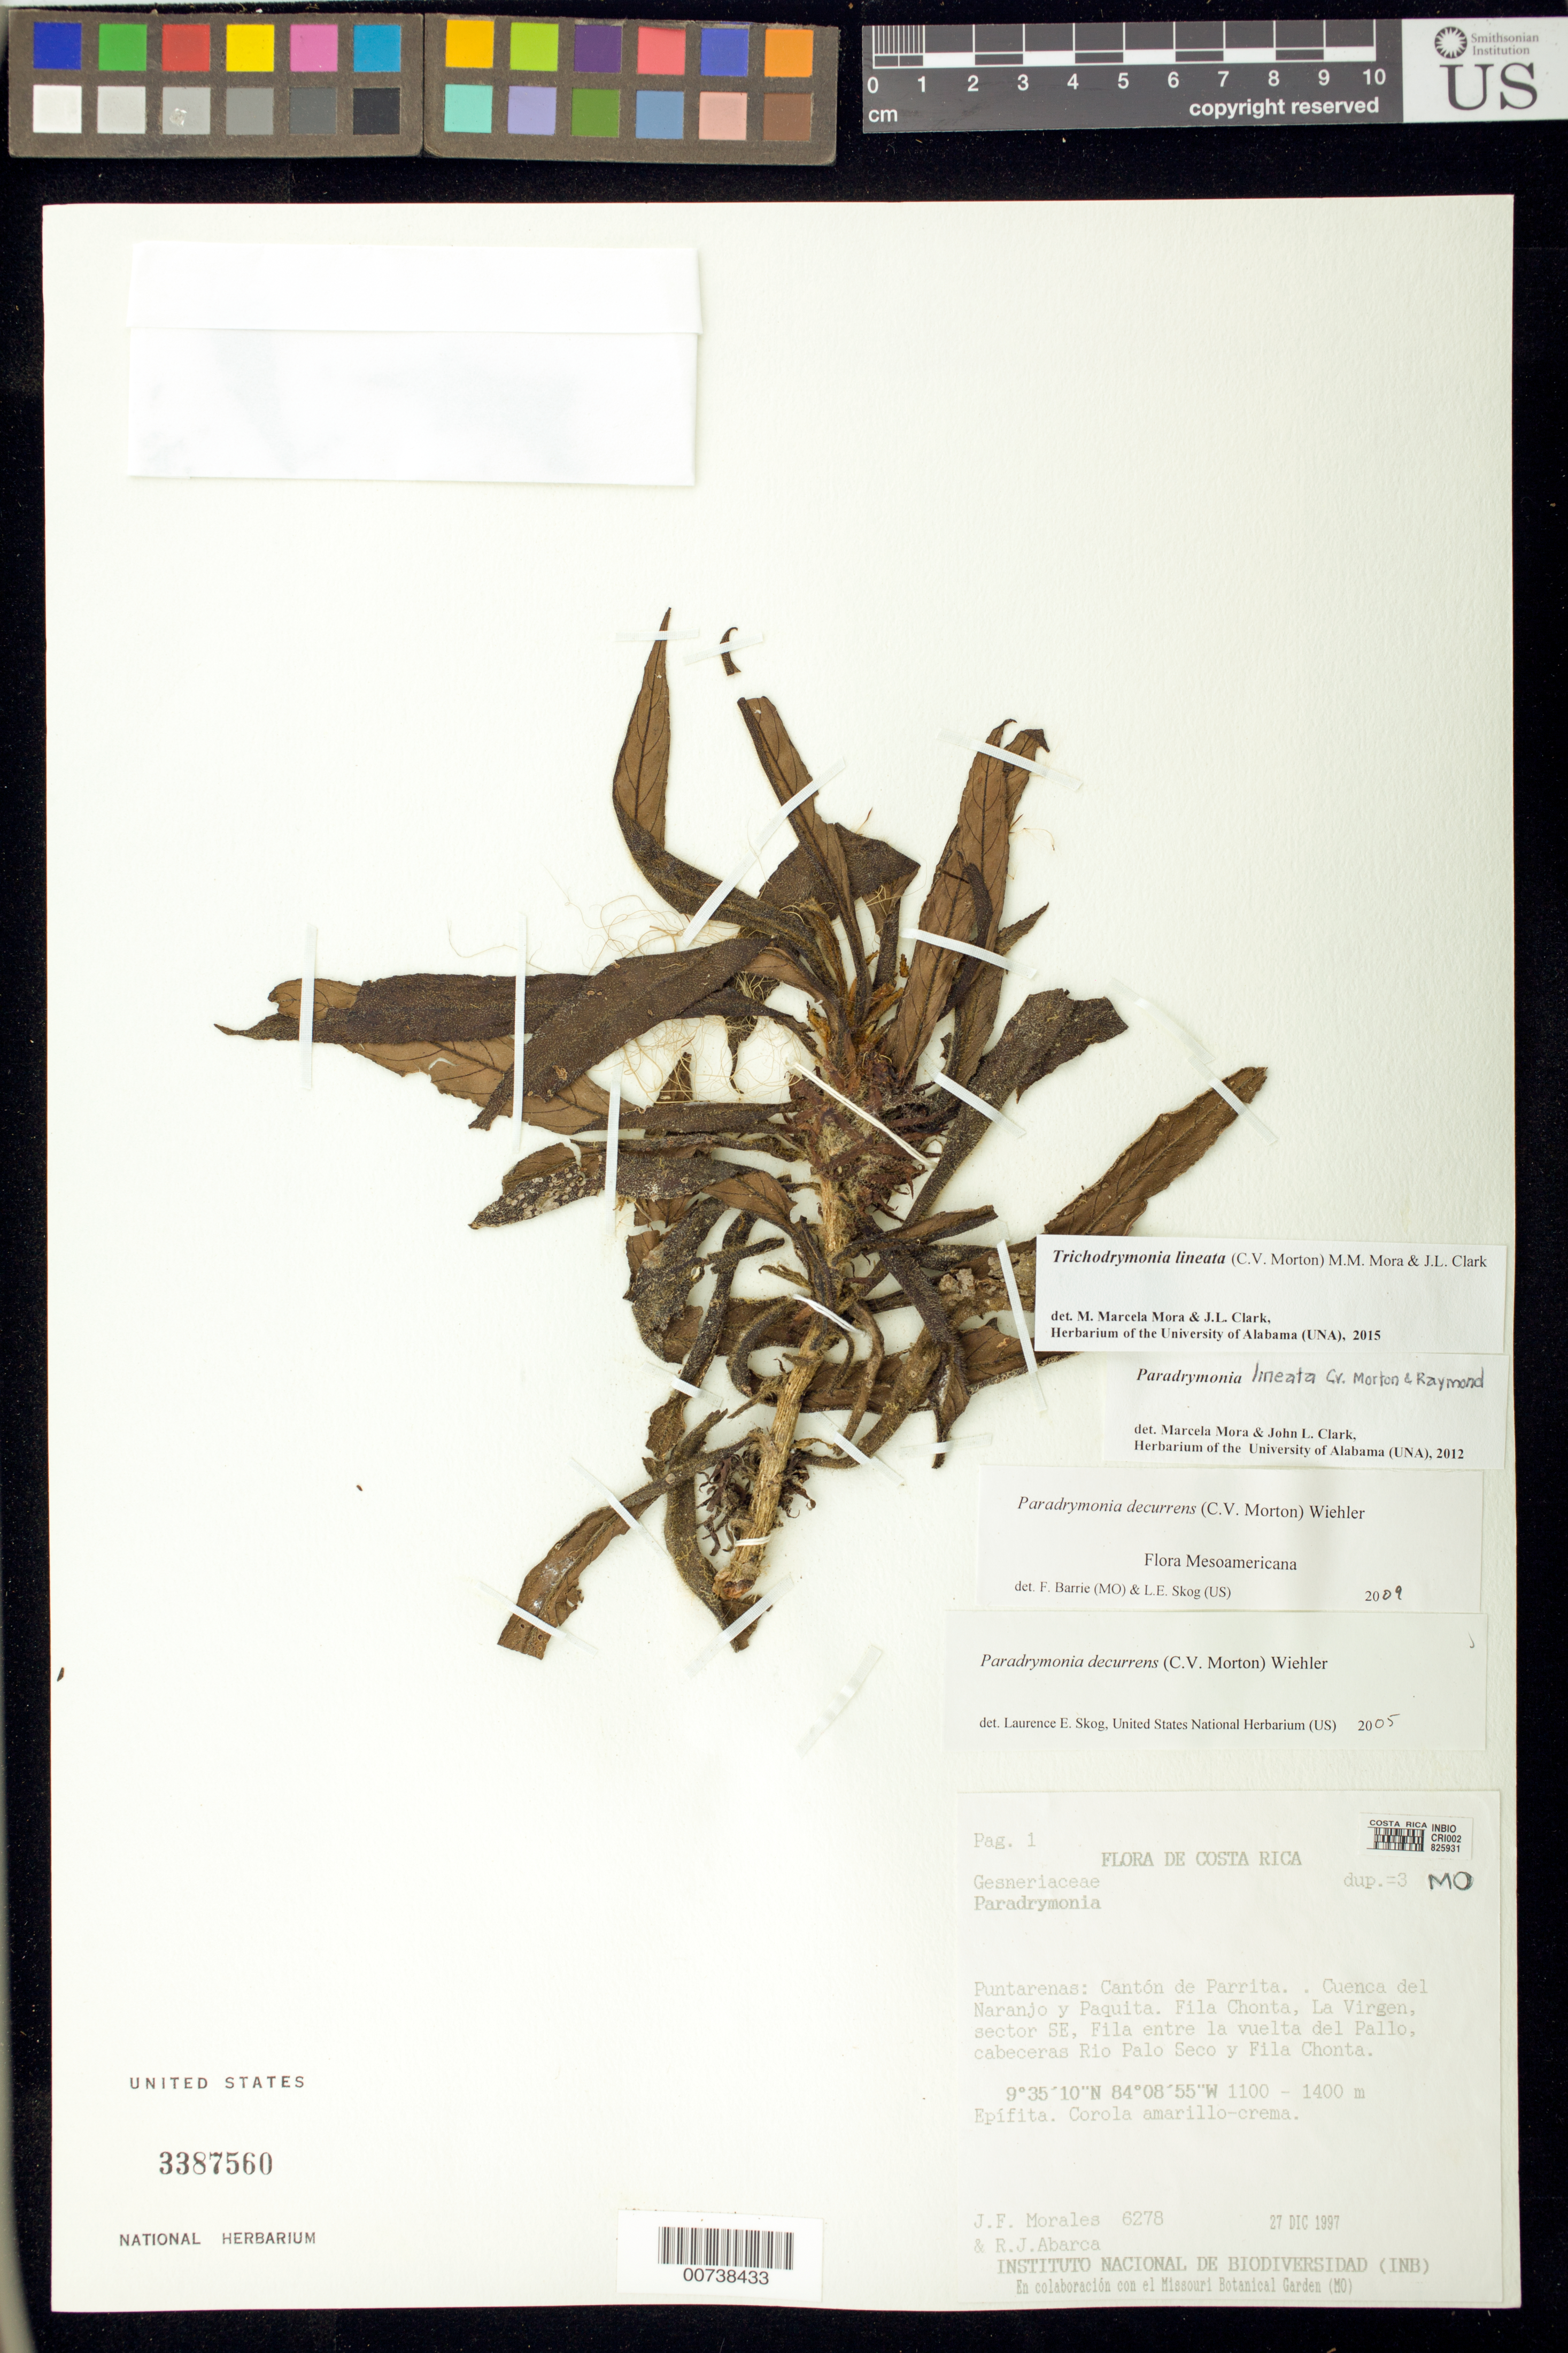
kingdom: Plantae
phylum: Tracheophyta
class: Magnoliopsida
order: Lamiales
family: Gesneriaceae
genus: Trichodrymonia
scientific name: Trichodrymonia lineata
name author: (C.V. Morton) M.M. Mora & J.L. Clark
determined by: Mora, M. M.; Clark, J. L.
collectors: J. Morales & R. J. Abarca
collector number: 6278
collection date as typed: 27 Dec 1997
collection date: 1997-12-27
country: Costa Rica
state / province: Puntarenas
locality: Puntarenas: Cantón de Parrita, cuenca del Naranjo y Paquita, Fila Chonta, La Virgen, sector SE, fila entre la vuelta del Pallo, cabeceras Rio Palo Seco y Fila Chonta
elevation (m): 1100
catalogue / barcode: US 3387560